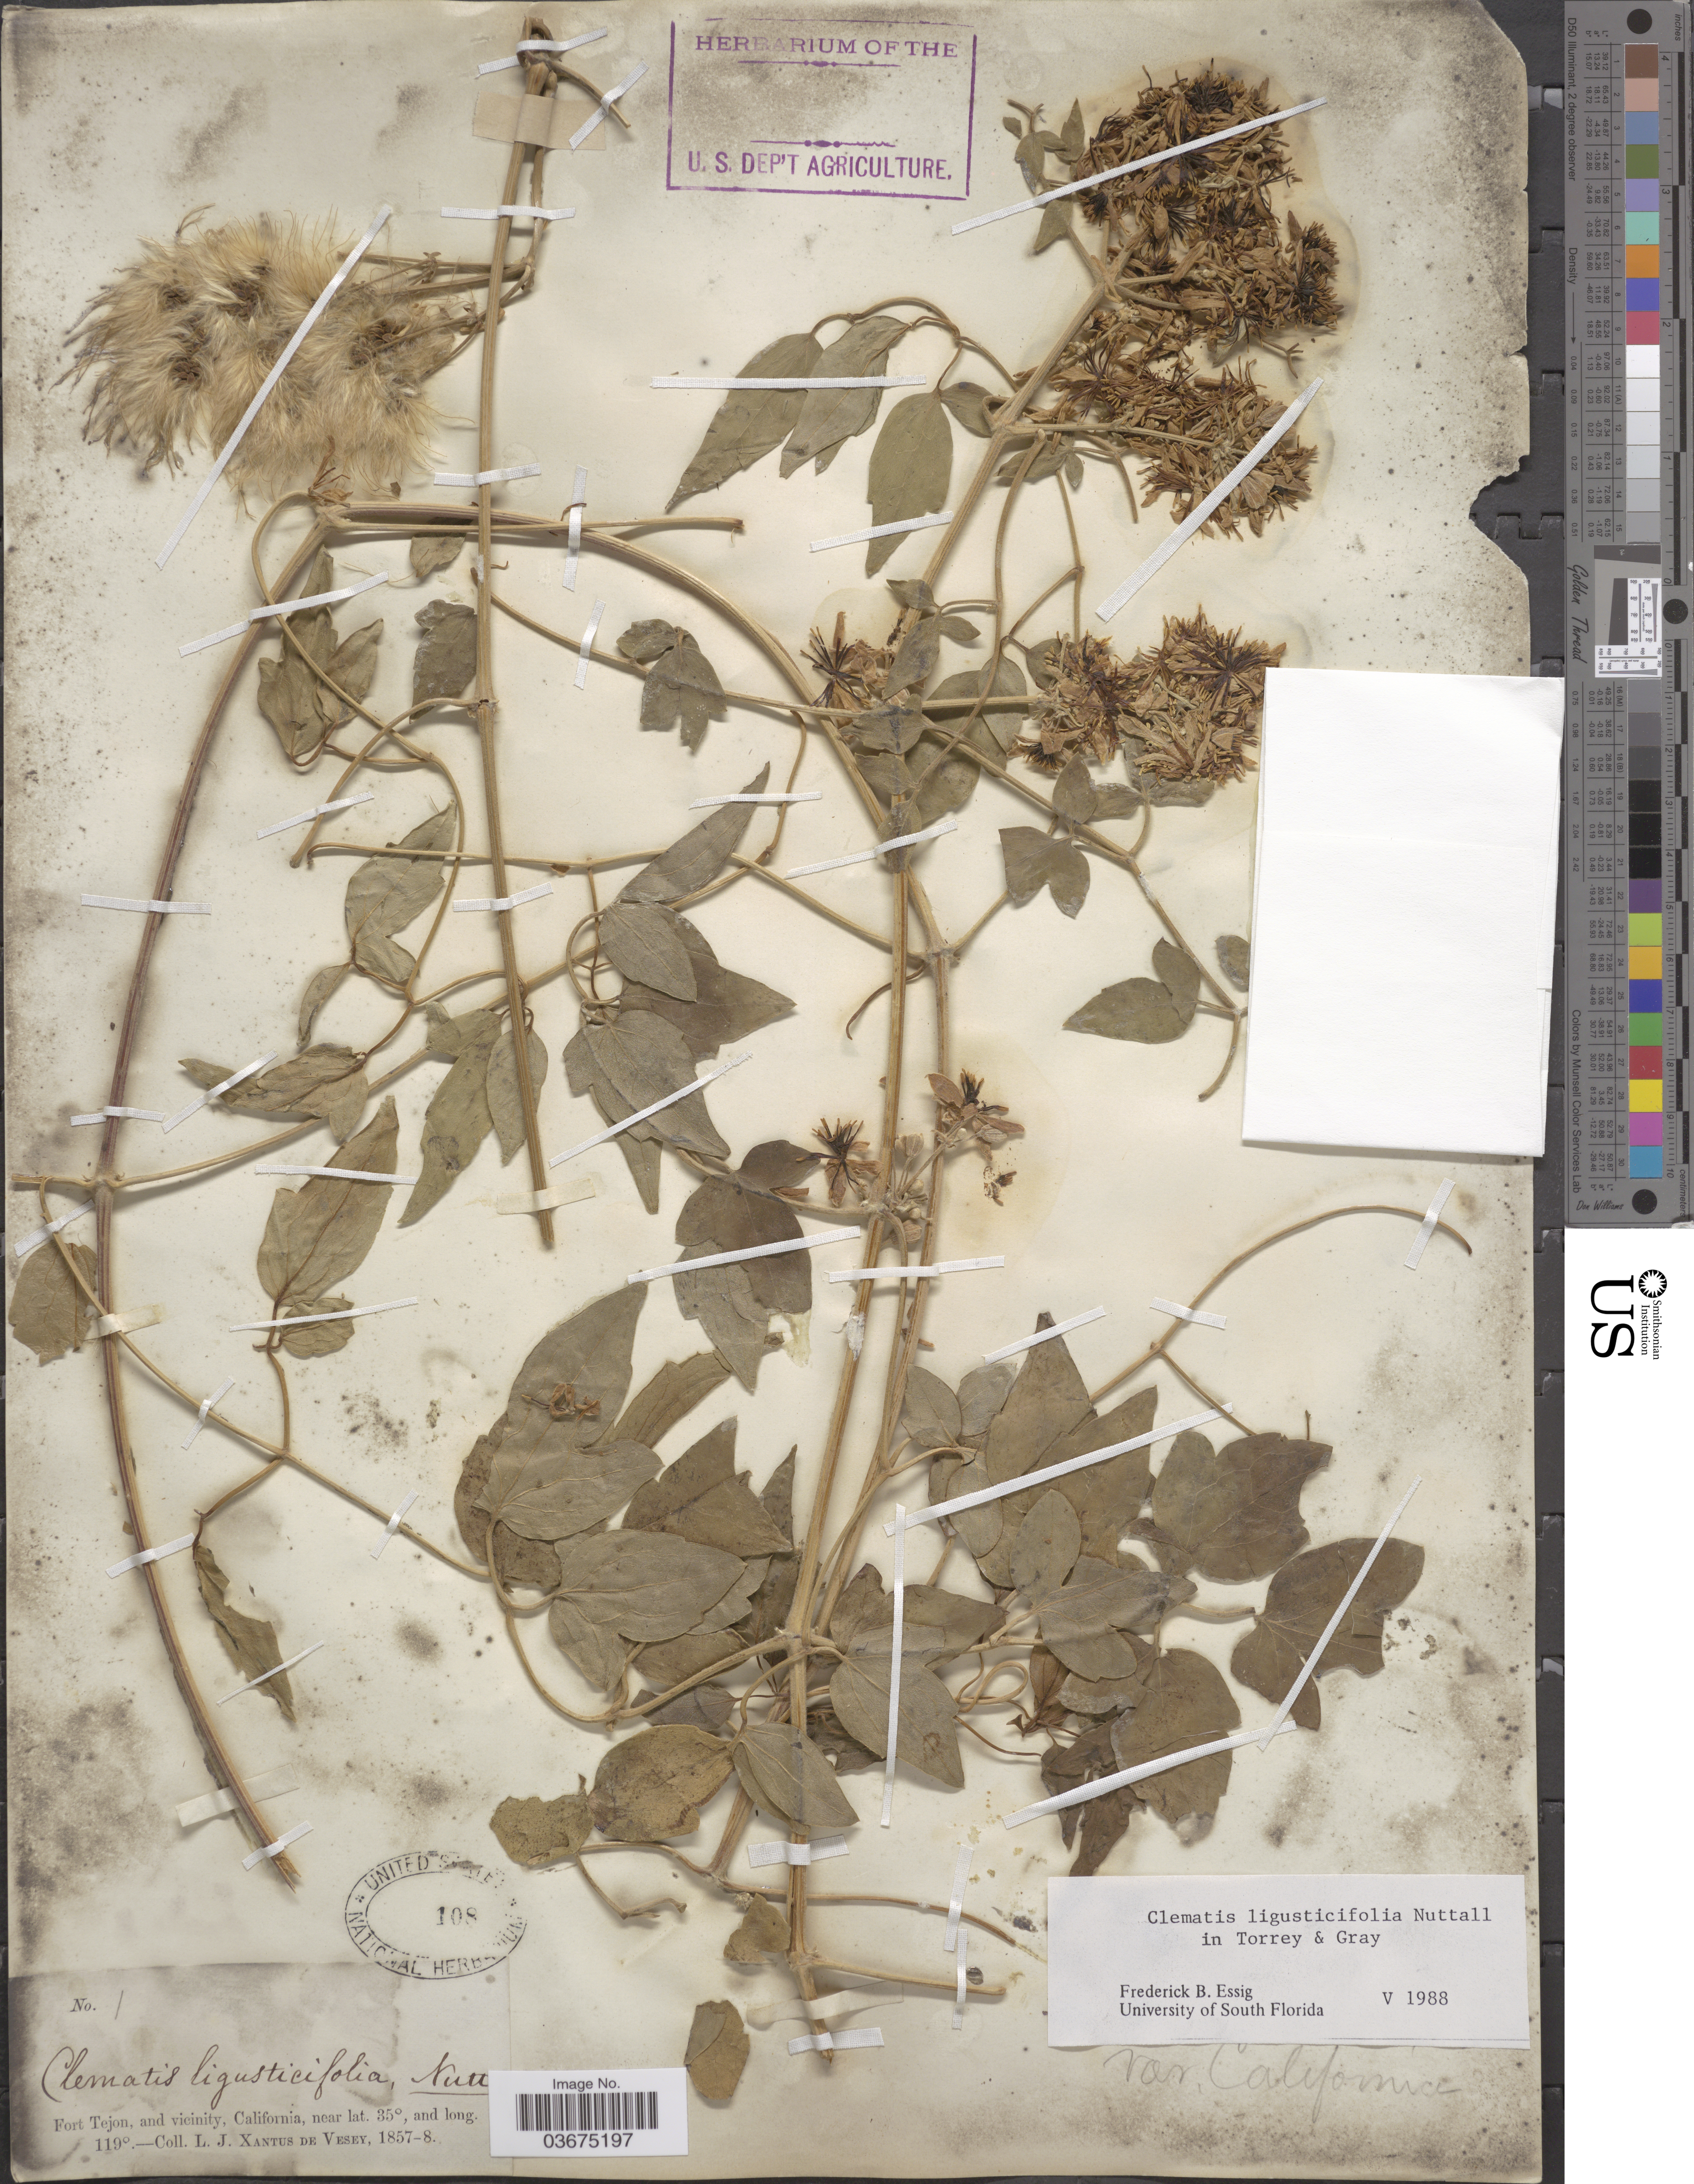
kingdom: Plantae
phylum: Tracheophyta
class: Magnoliopsida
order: Ranunculales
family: Ranunculaceae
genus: Clematis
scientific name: Clematis ligusticifolia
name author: Nutt.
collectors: L. Xantus de Vesey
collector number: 1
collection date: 1857/1858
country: United States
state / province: California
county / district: Kern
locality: Fort Tejon, and vicinity.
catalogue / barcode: US 108